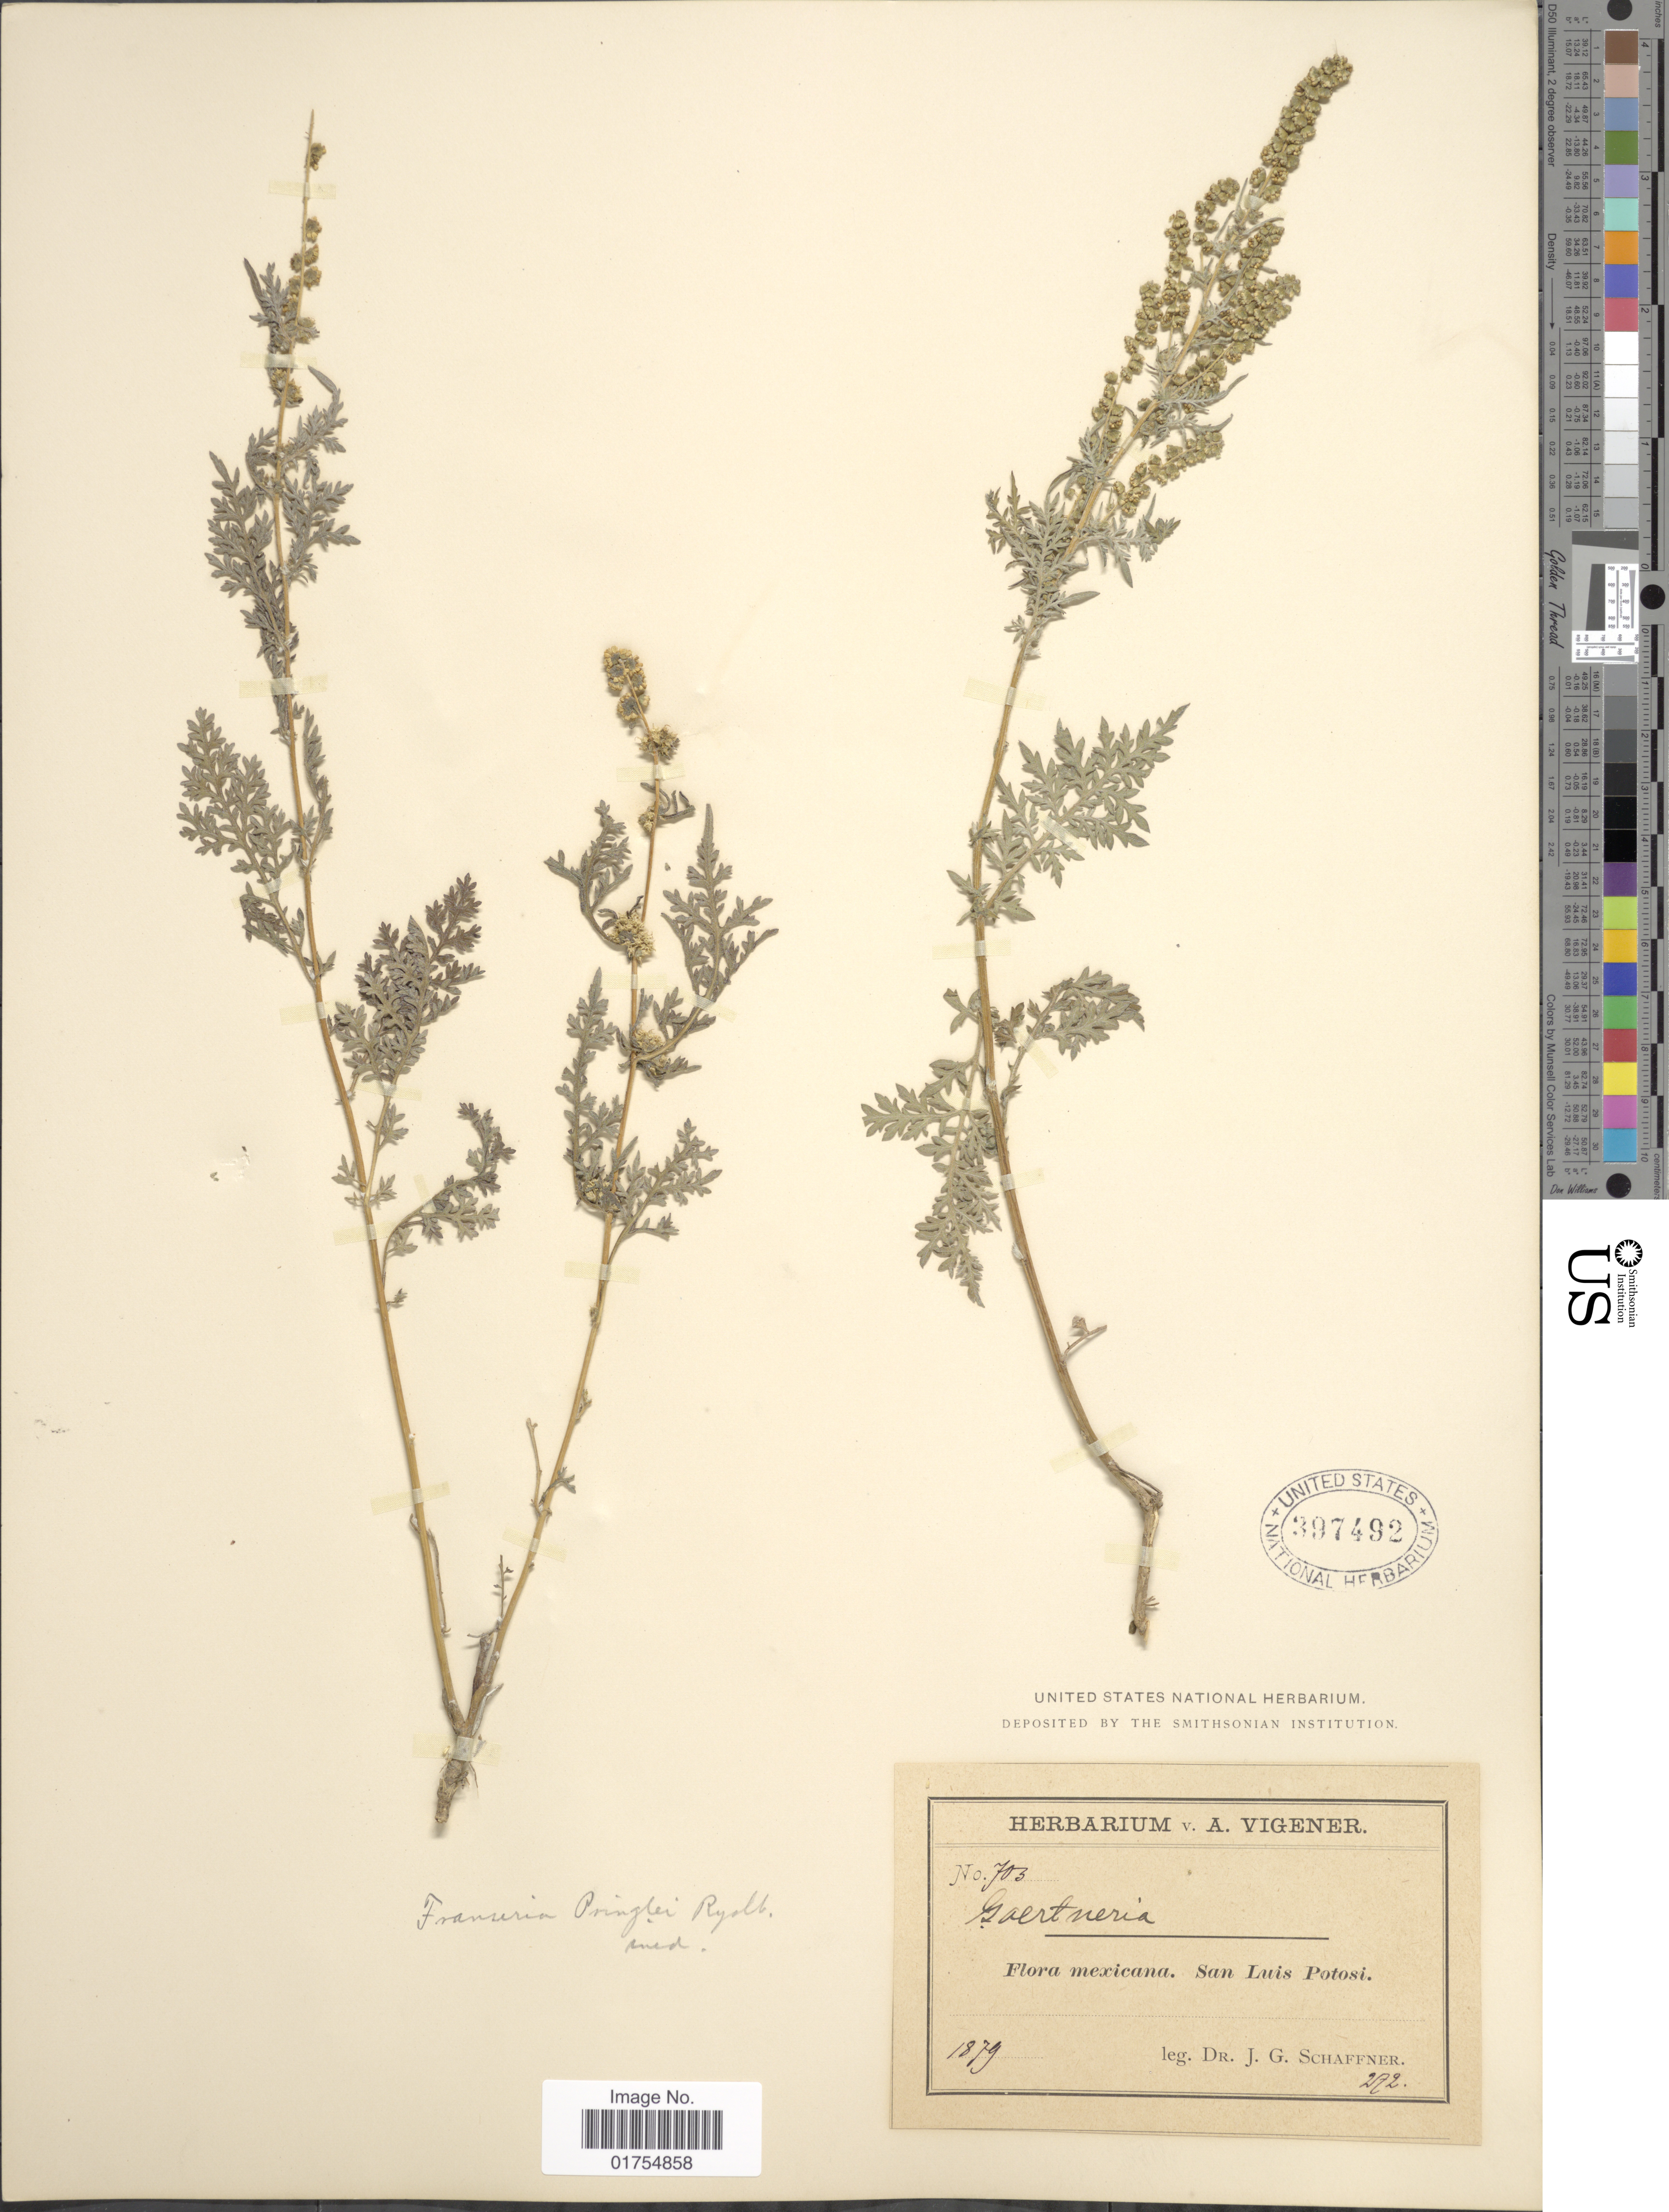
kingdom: Plantae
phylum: Tracheophyta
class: Magnoliopsida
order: Asterales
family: Asteraceae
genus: Franseria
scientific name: Franseria confertiflora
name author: (DC.) Rydb.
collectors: J. G. Schaffner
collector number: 703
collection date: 1879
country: Mexico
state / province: San Luis Potosí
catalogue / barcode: US 397492